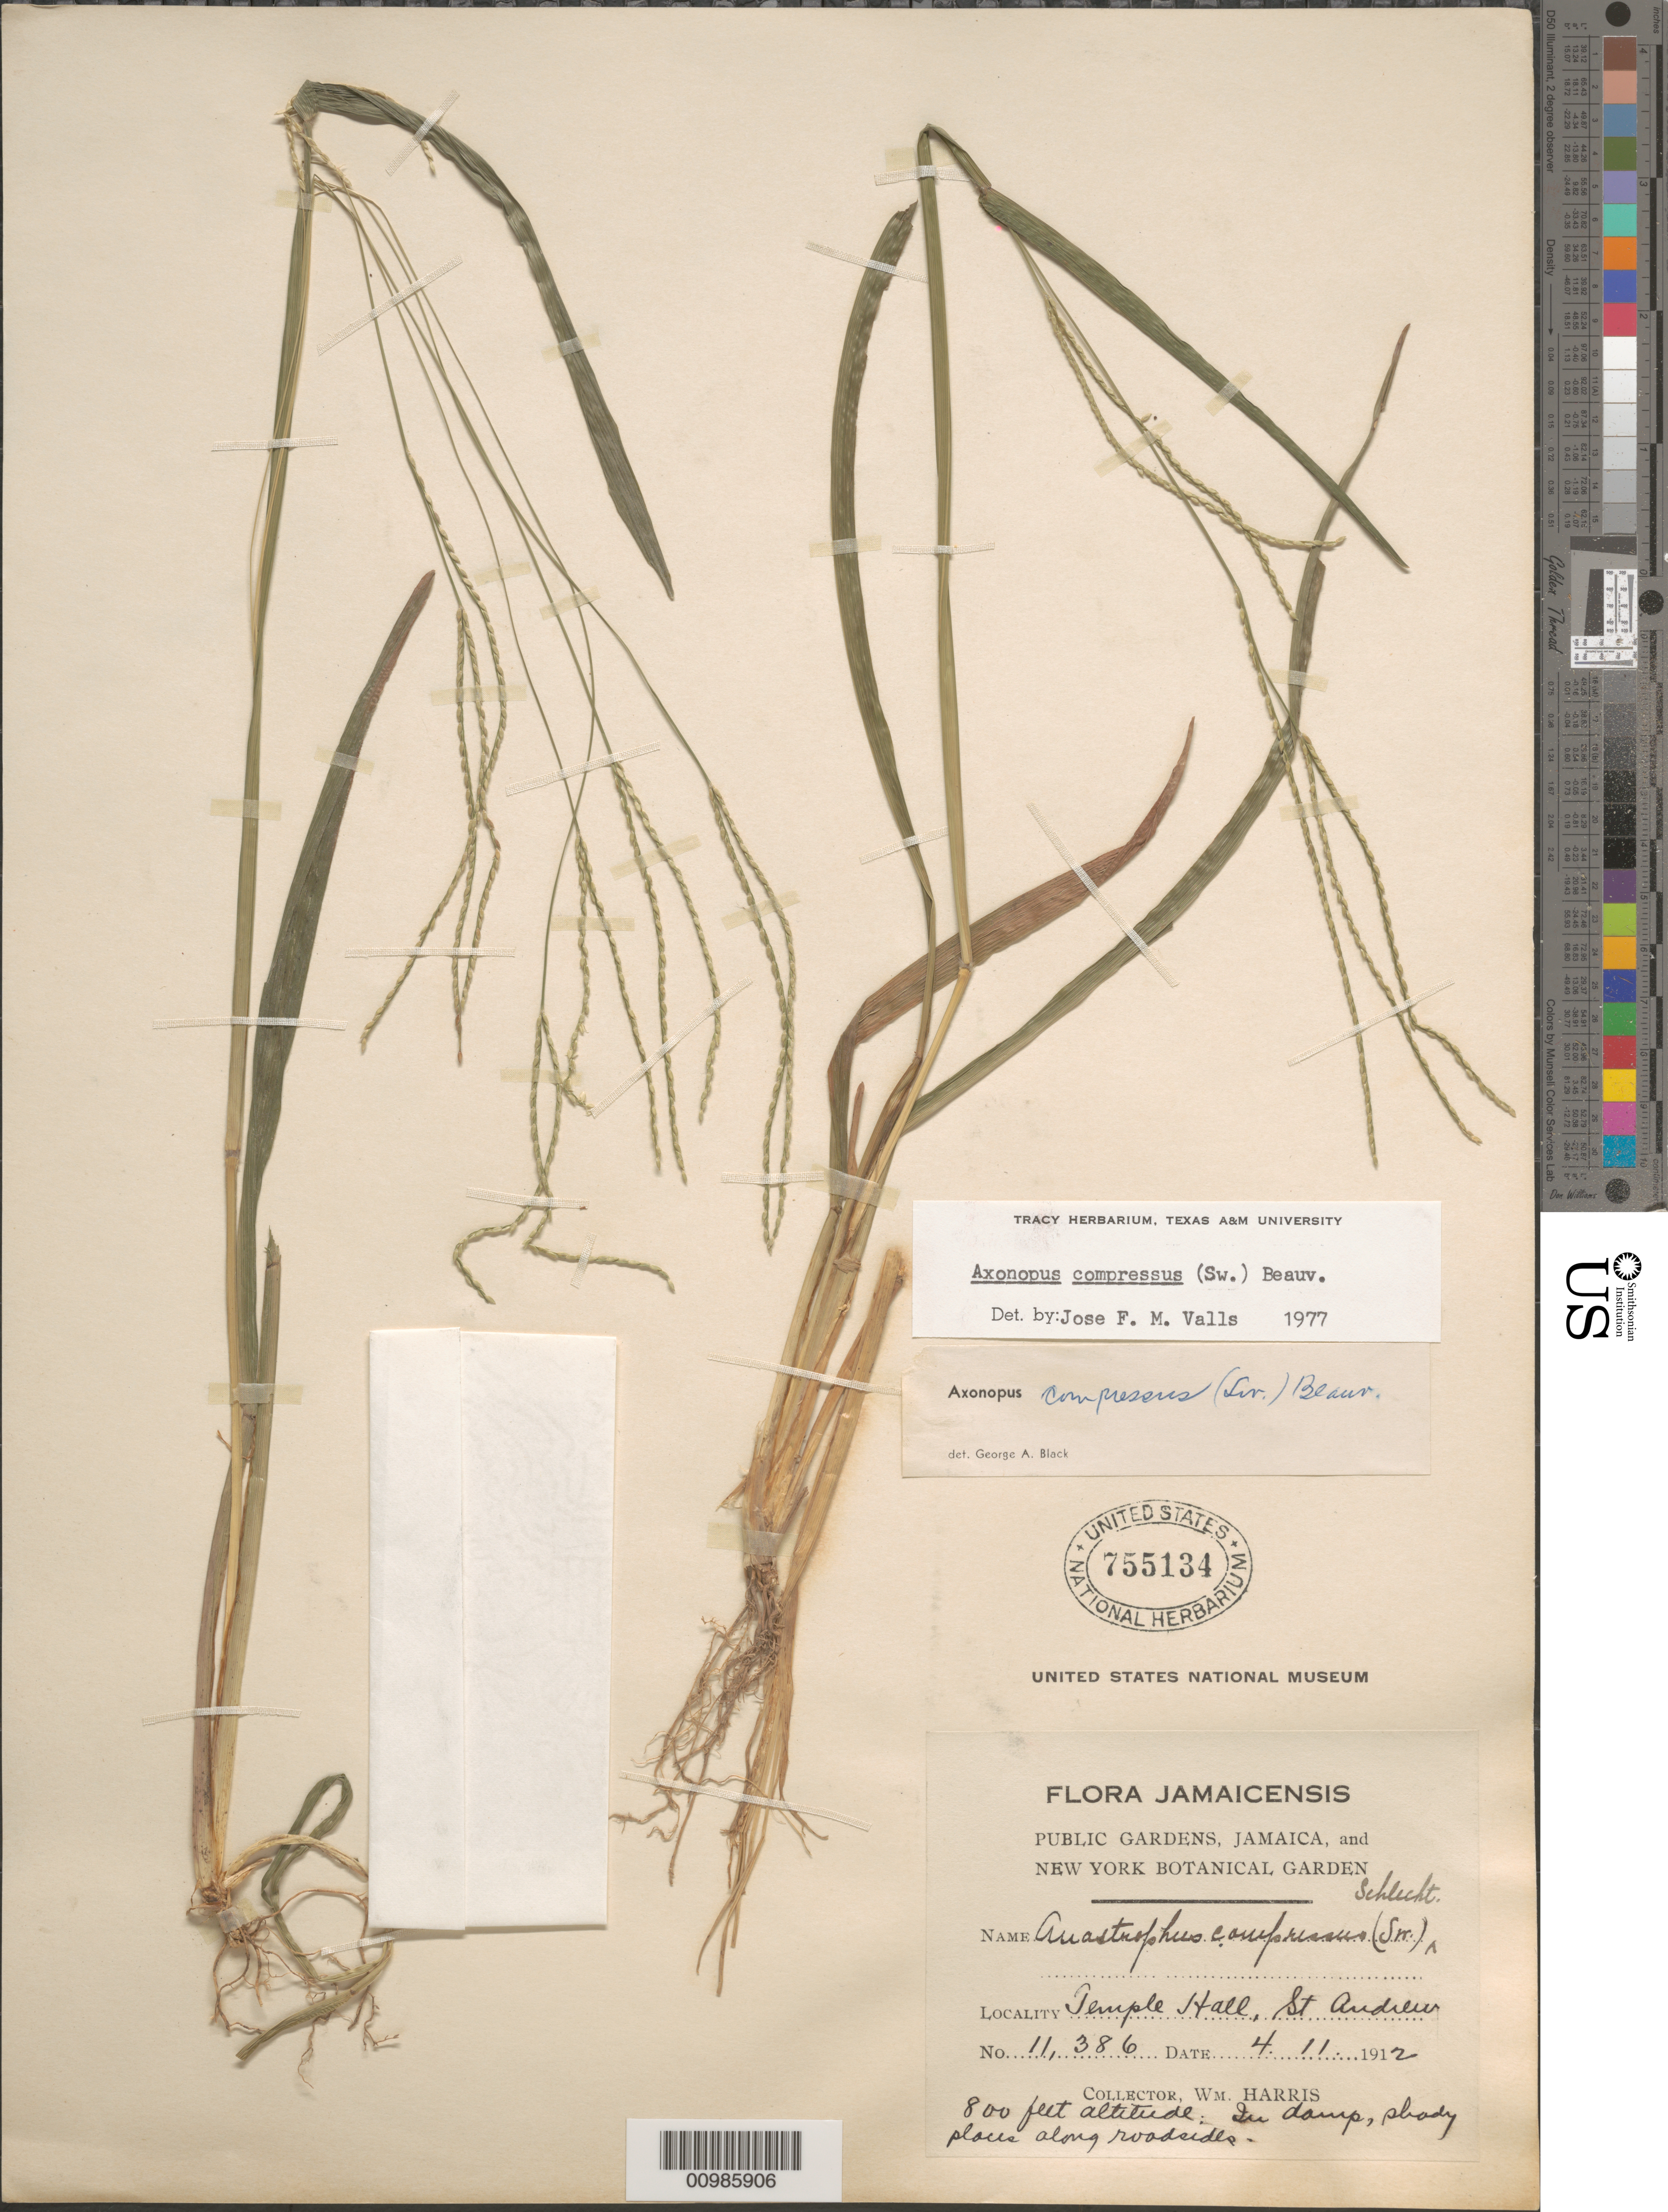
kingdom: Plantae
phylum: Tracheophyta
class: Liliopsida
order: Poales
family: Poaceae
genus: Axonopus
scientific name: Axonopus compressus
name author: (Sw.) P. Beauv.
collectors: W. H. Harris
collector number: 11386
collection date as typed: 11 Apr 1912 or 04 Nov 1912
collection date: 1912-04-11 or 1912-11-04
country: Jamaica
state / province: Saint Andrew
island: Jamaica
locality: Temple Hall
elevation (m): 244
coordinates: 0 N, 0 E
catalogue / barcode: US 755134